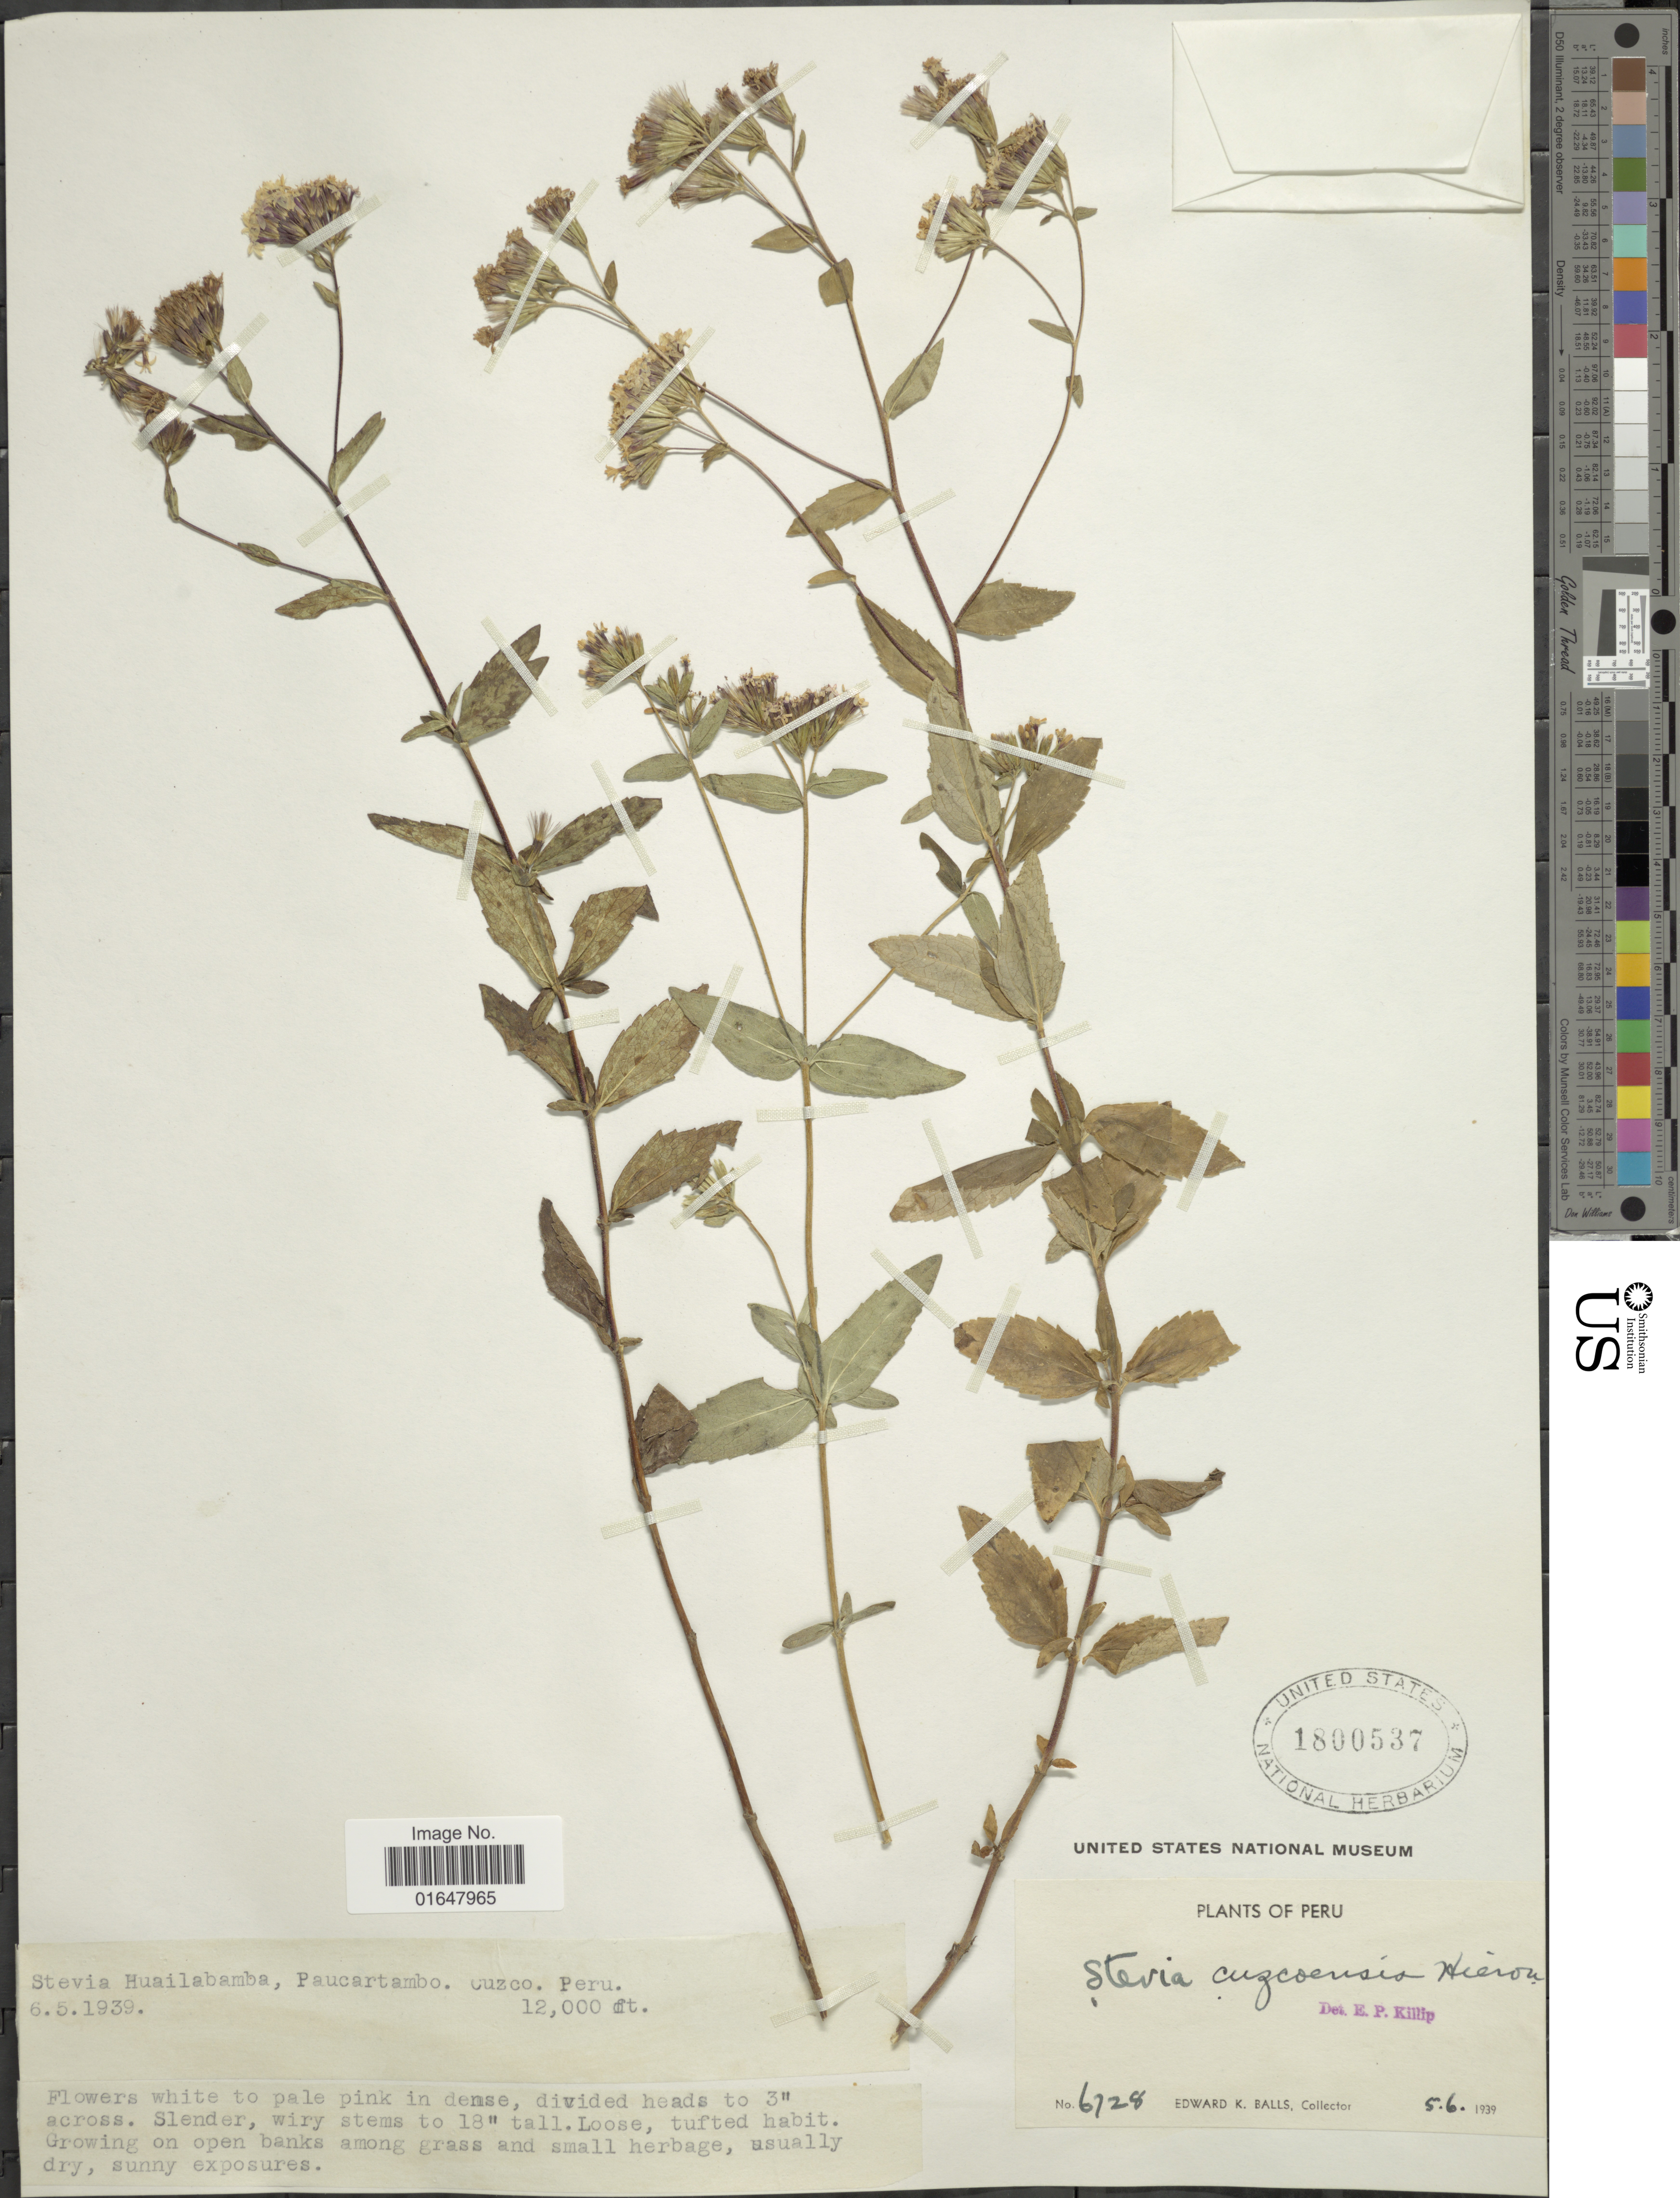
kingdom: Plantae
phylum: Tracheophyta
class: Magnoliopsida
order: Asterales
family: Asteraceae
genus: Stevia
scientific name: Stevia cuzcoensis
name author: Hieron. in Urb.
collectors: E. K. Balls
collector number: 6728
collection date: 1939-06-05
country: Peru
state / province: Cusco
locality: Paucartambo, Cuzco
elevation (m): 3658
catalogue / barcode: US 1800537